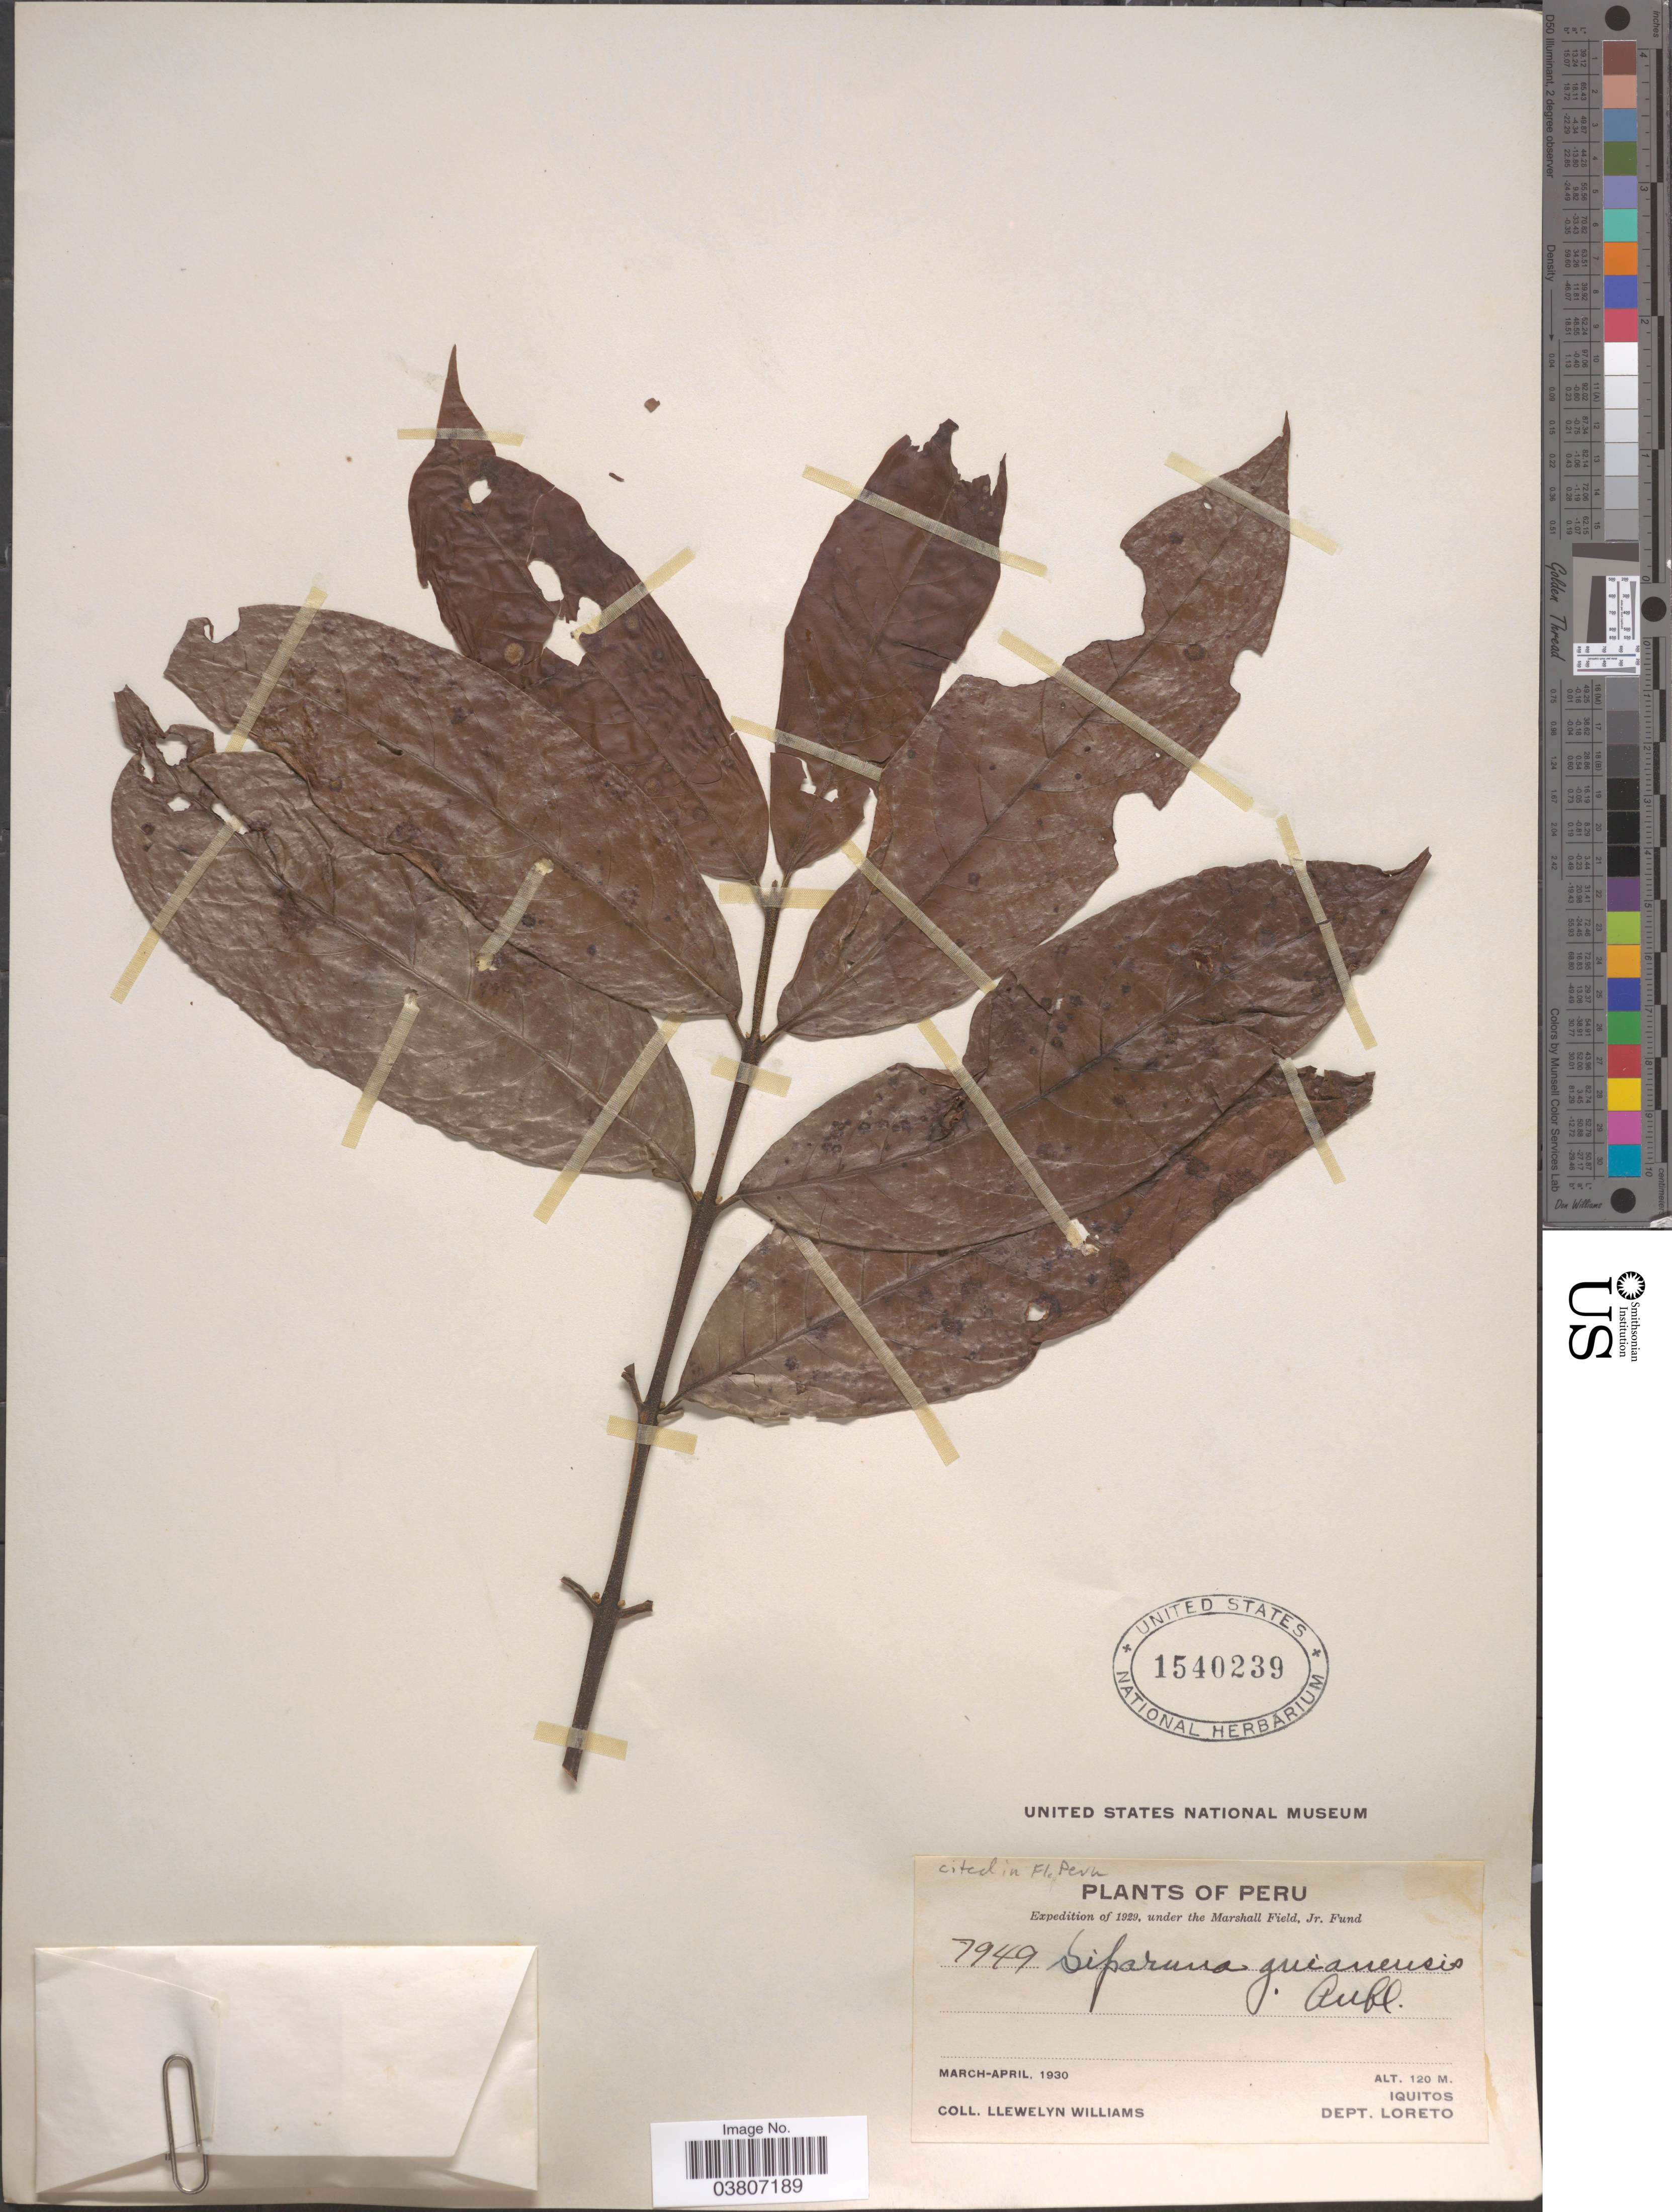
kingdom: Plantae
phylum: Tracheophyta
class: Magnoliopsida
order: Laurales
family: Siparunaceae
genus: Siparuna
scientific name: Siparuna guianensis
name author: Aubl.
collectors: Ll. Williams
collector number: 7949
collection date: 1930-03/1930-04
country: Peru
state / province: Loreto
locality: Iquitos, Dept. Loreto.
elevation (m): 120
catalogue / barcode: US 1540239